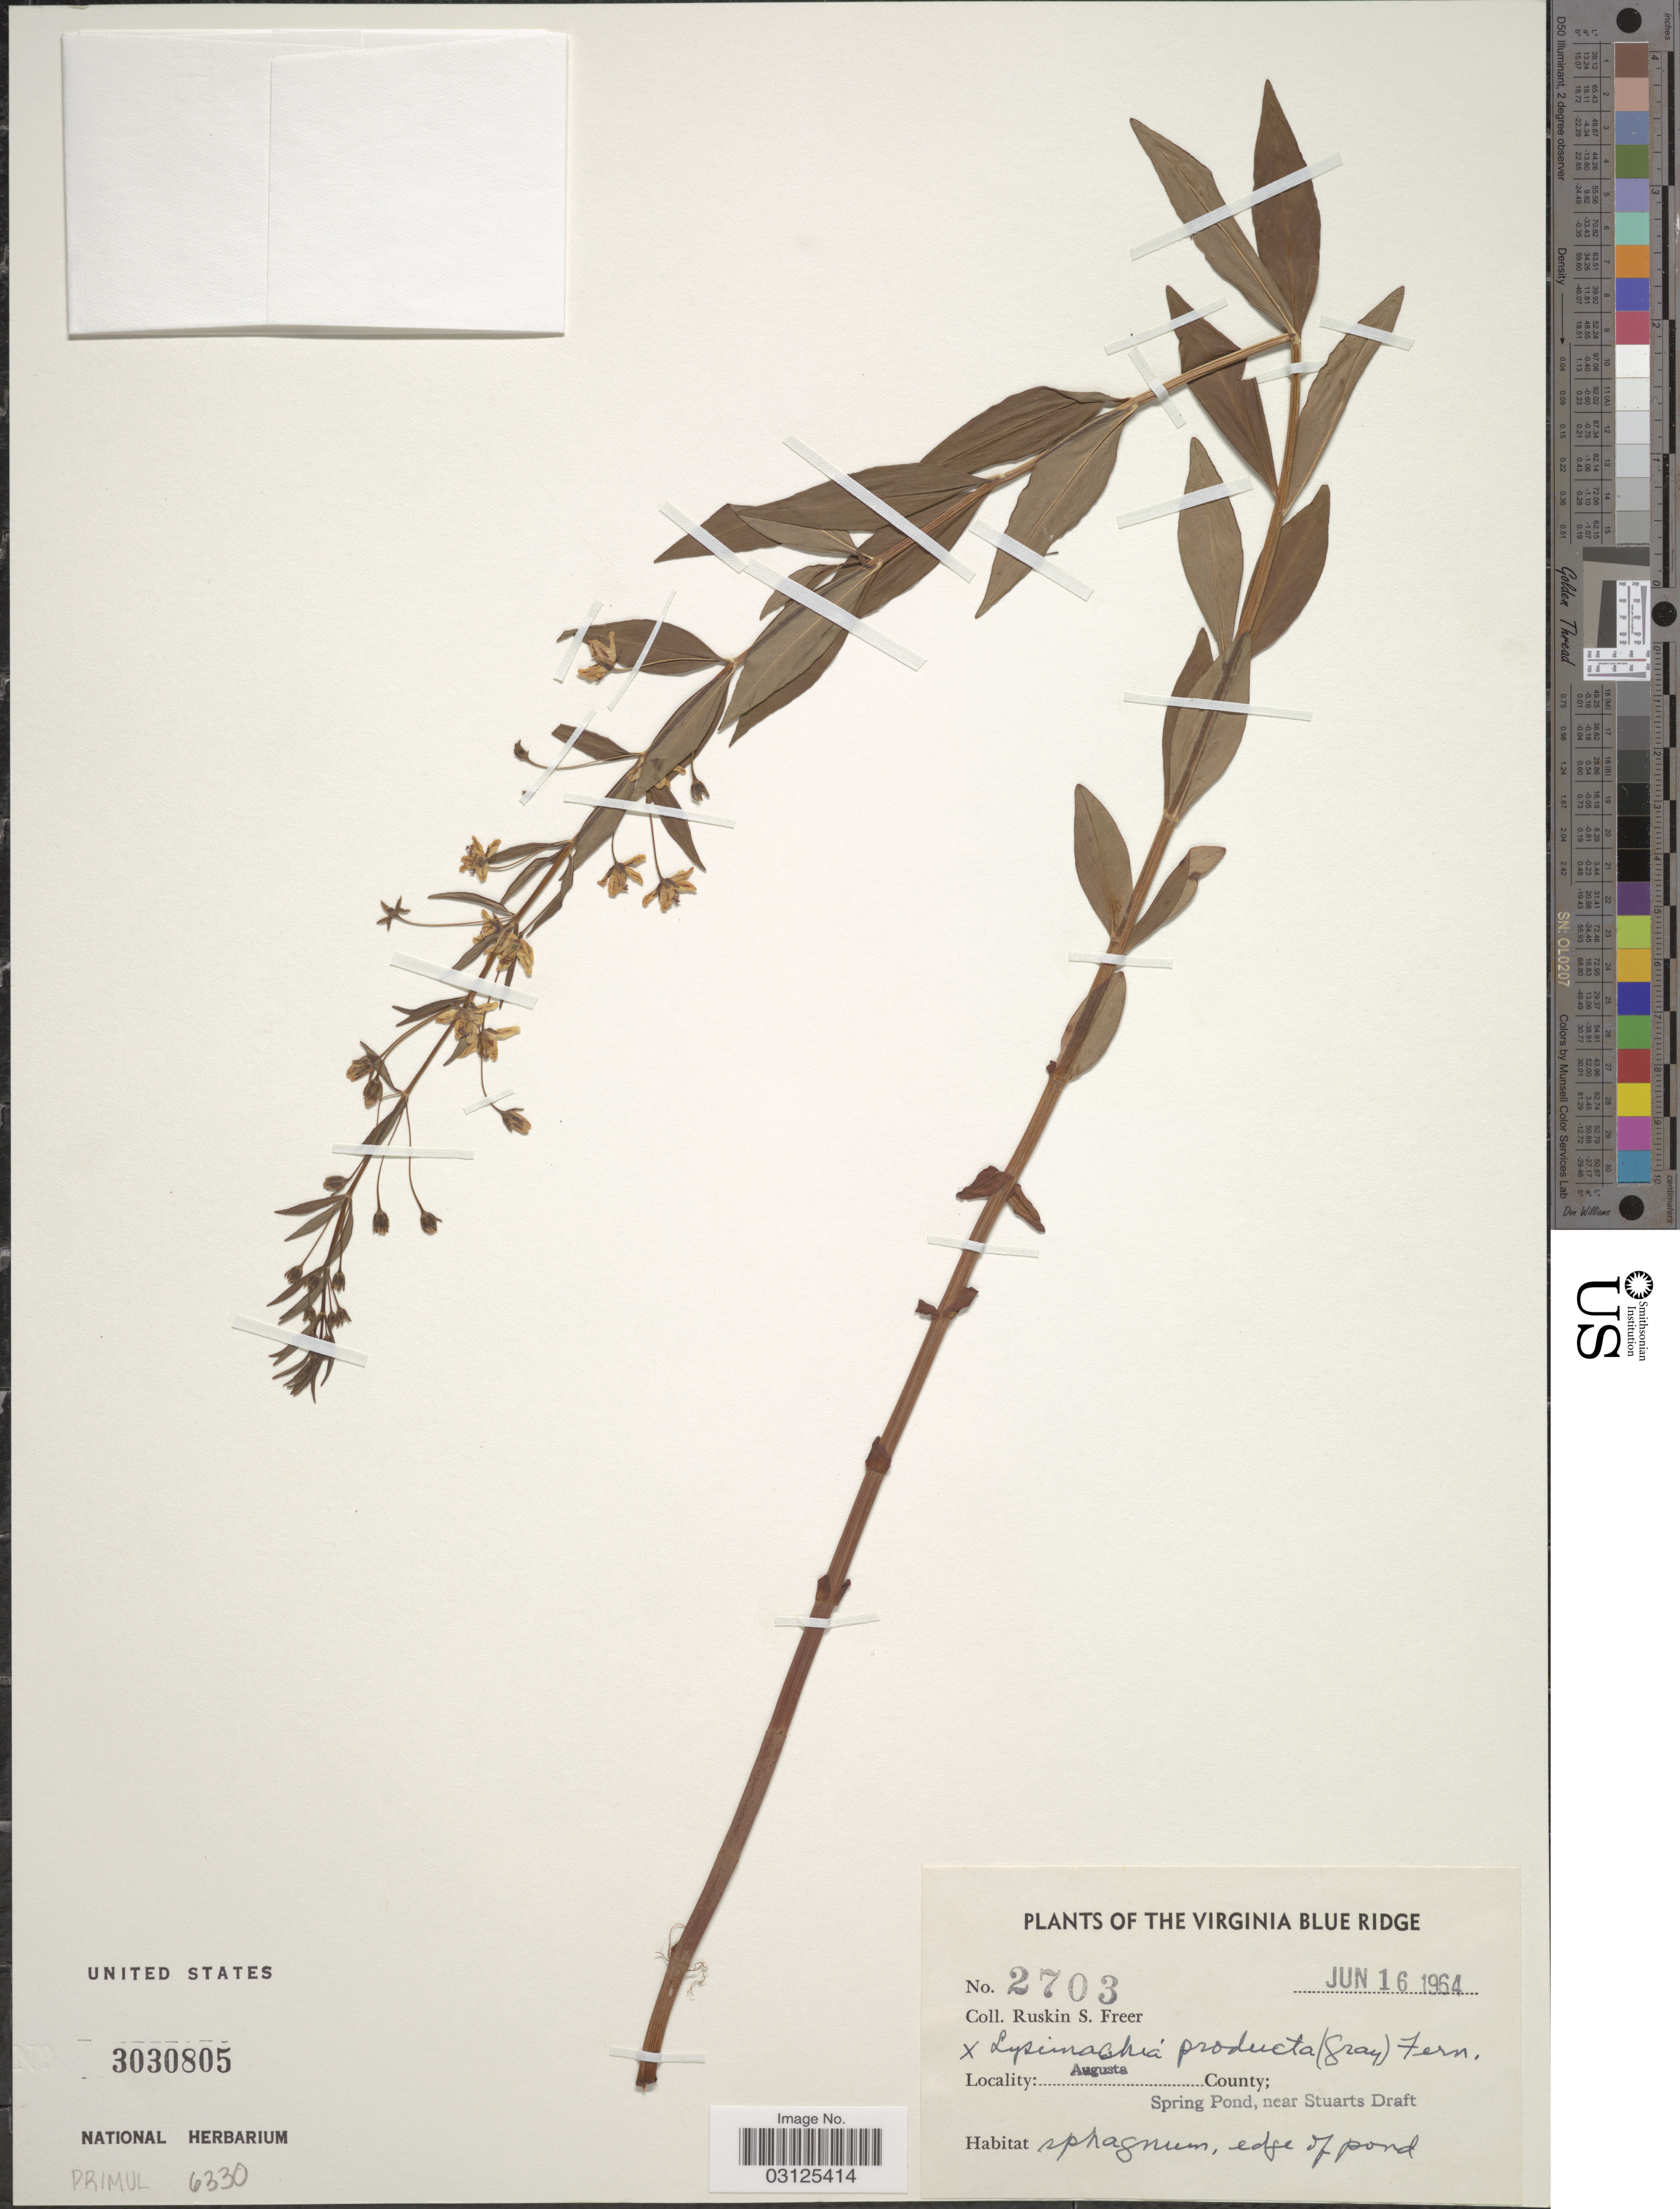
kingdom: Plantae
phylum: Tracheophyta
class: Magnoliopsida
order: Ericales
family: Primulaceae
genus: Lysimachia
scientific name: Lysimachia x producta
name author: (A. Gray) Fernald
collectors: R. Freer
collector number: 2703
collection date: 1964-06-16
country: United States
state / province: Virginia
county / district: Augusta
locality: Augusta County, Spring Pond, near Stuarts Draft, The Virginia Blue Ridge.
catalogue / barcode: US 3030805